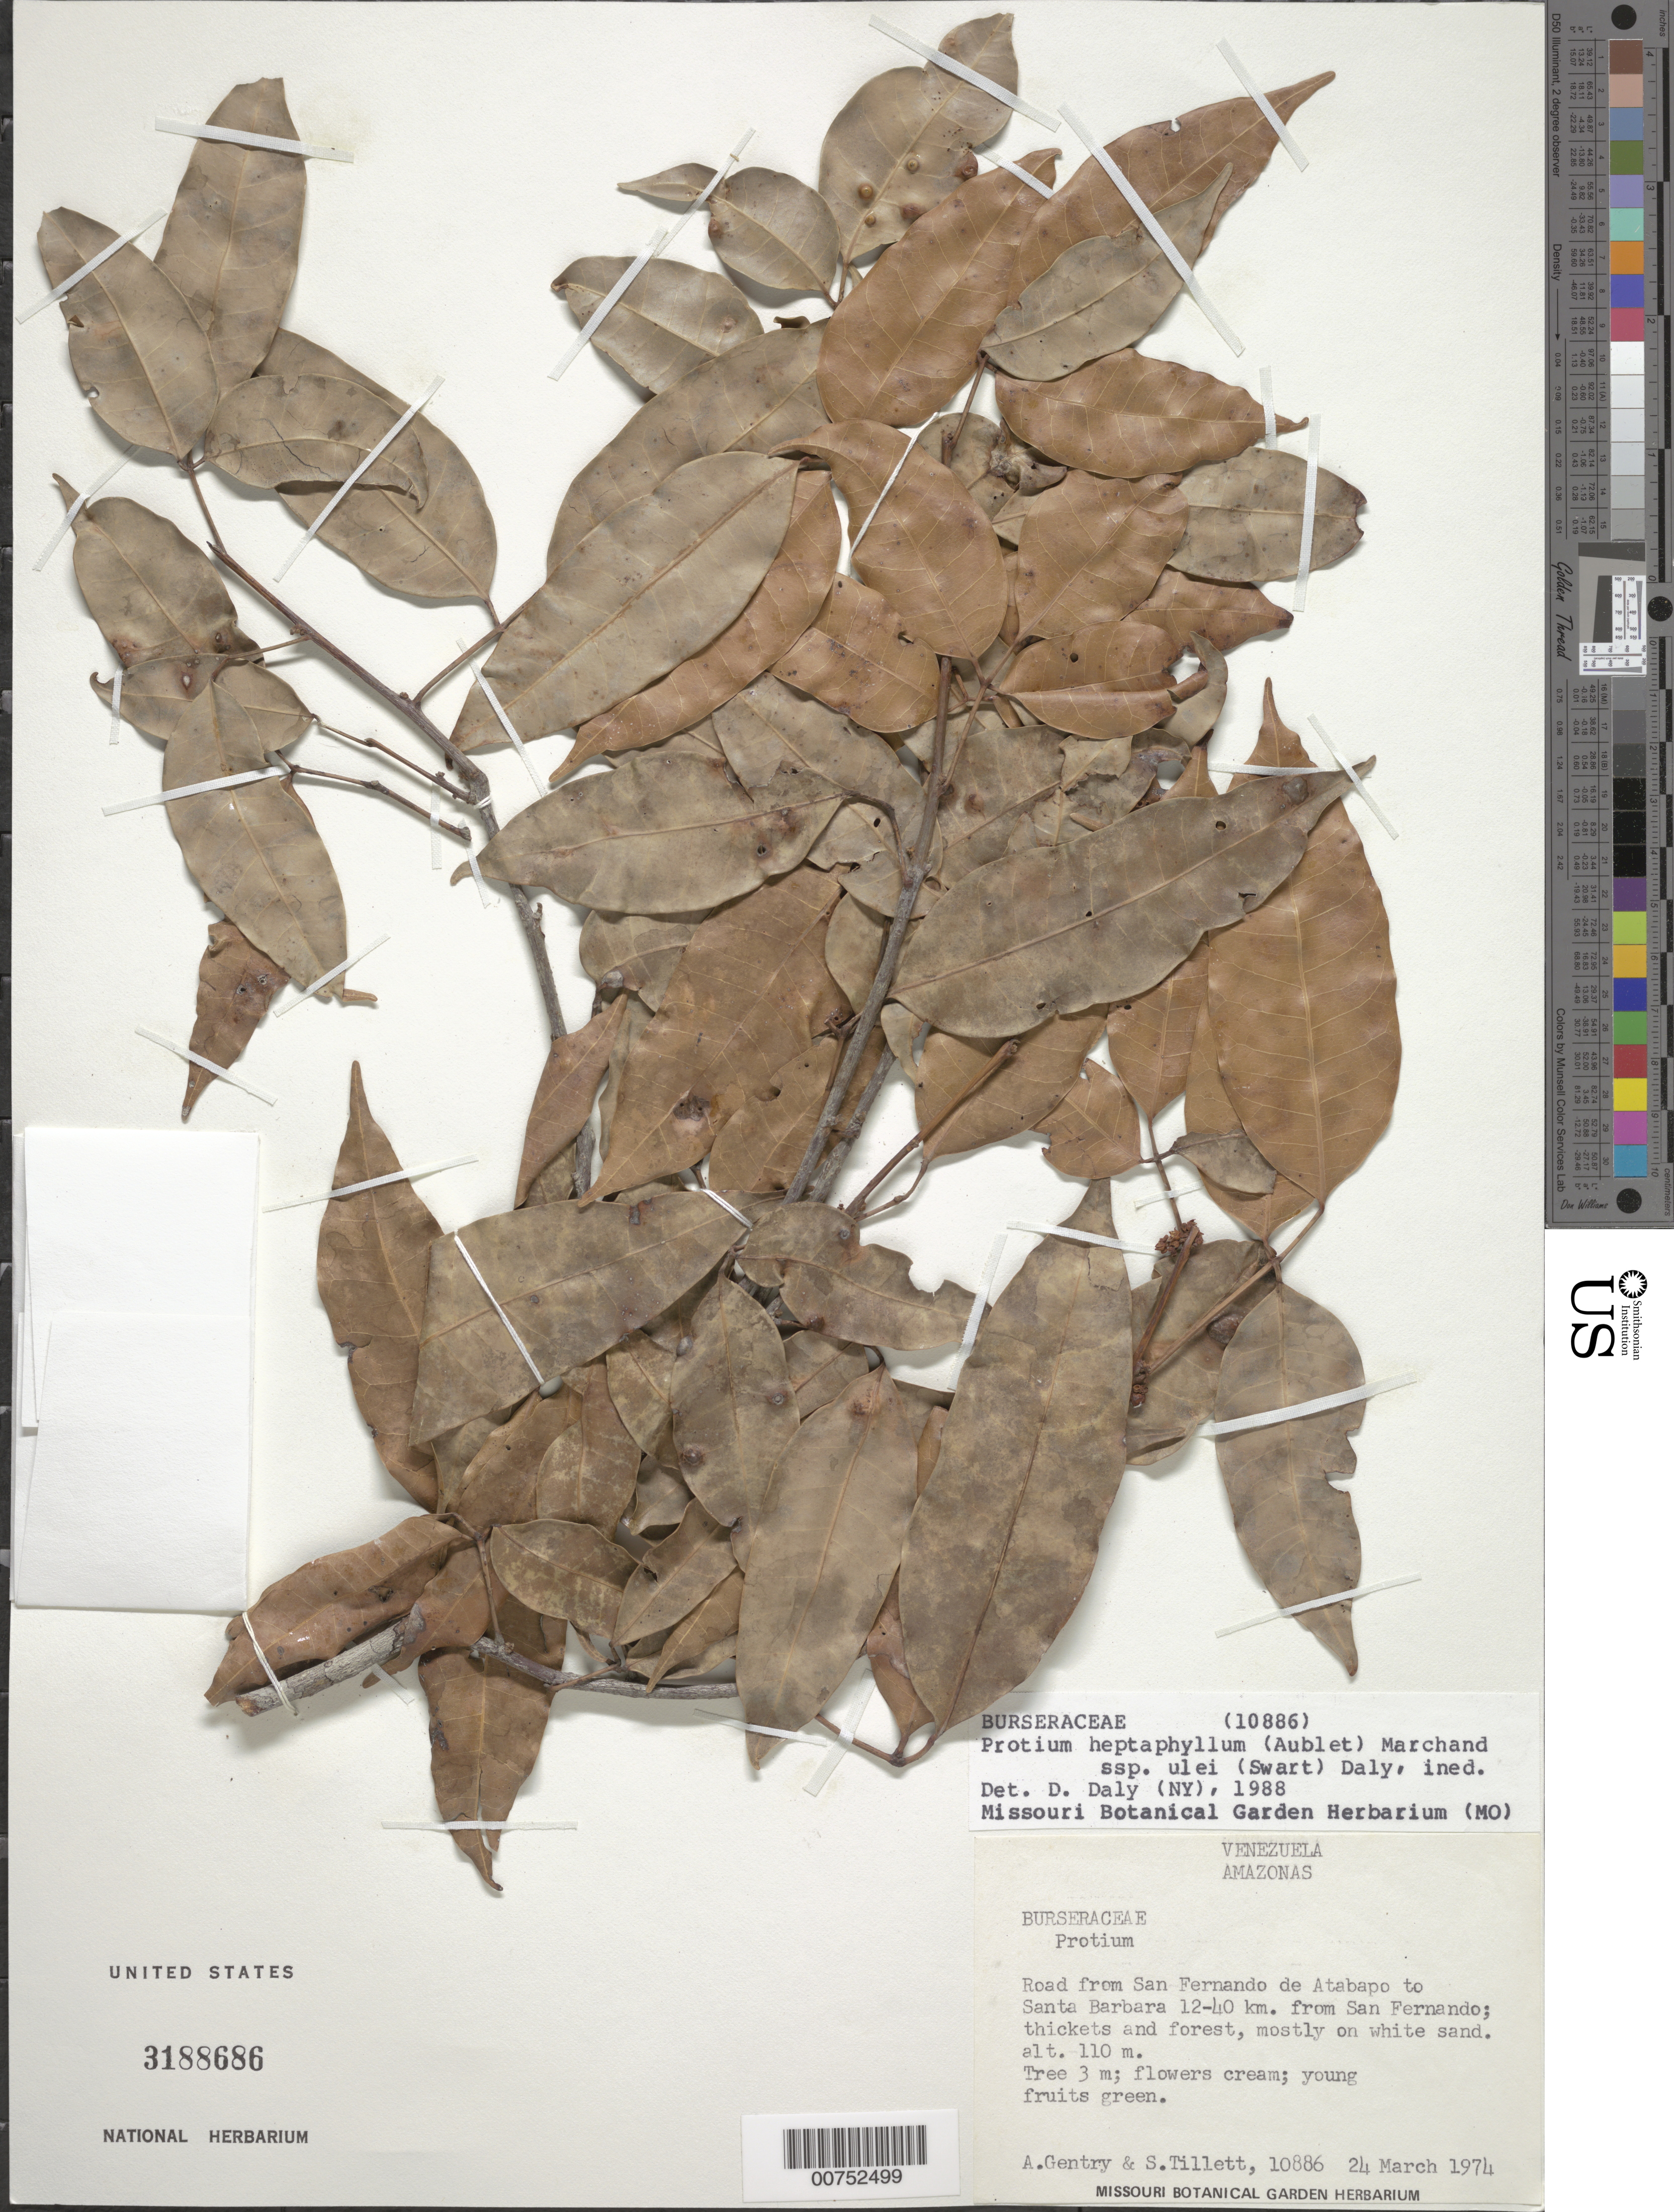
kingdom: Plantae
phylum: Tracheophyta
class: Magnoliopsida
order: Sapindales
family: Burseraceae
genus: Protium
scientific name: Protium heptaphyllum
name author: (Aubl.) Marchand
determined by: Daly, D. C.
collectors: A. H. Gentry & S. S. Tillett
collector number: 10886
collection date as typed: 24-Mar-74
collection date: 1974-03-24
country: Venezuela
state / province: Amazonas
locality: San Fernando de Atabapo road to Santa Barbara, 12-40 km from San Fernando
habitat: Thickets and forest, mostly on white sand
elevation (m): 110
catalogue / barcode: US 3188686